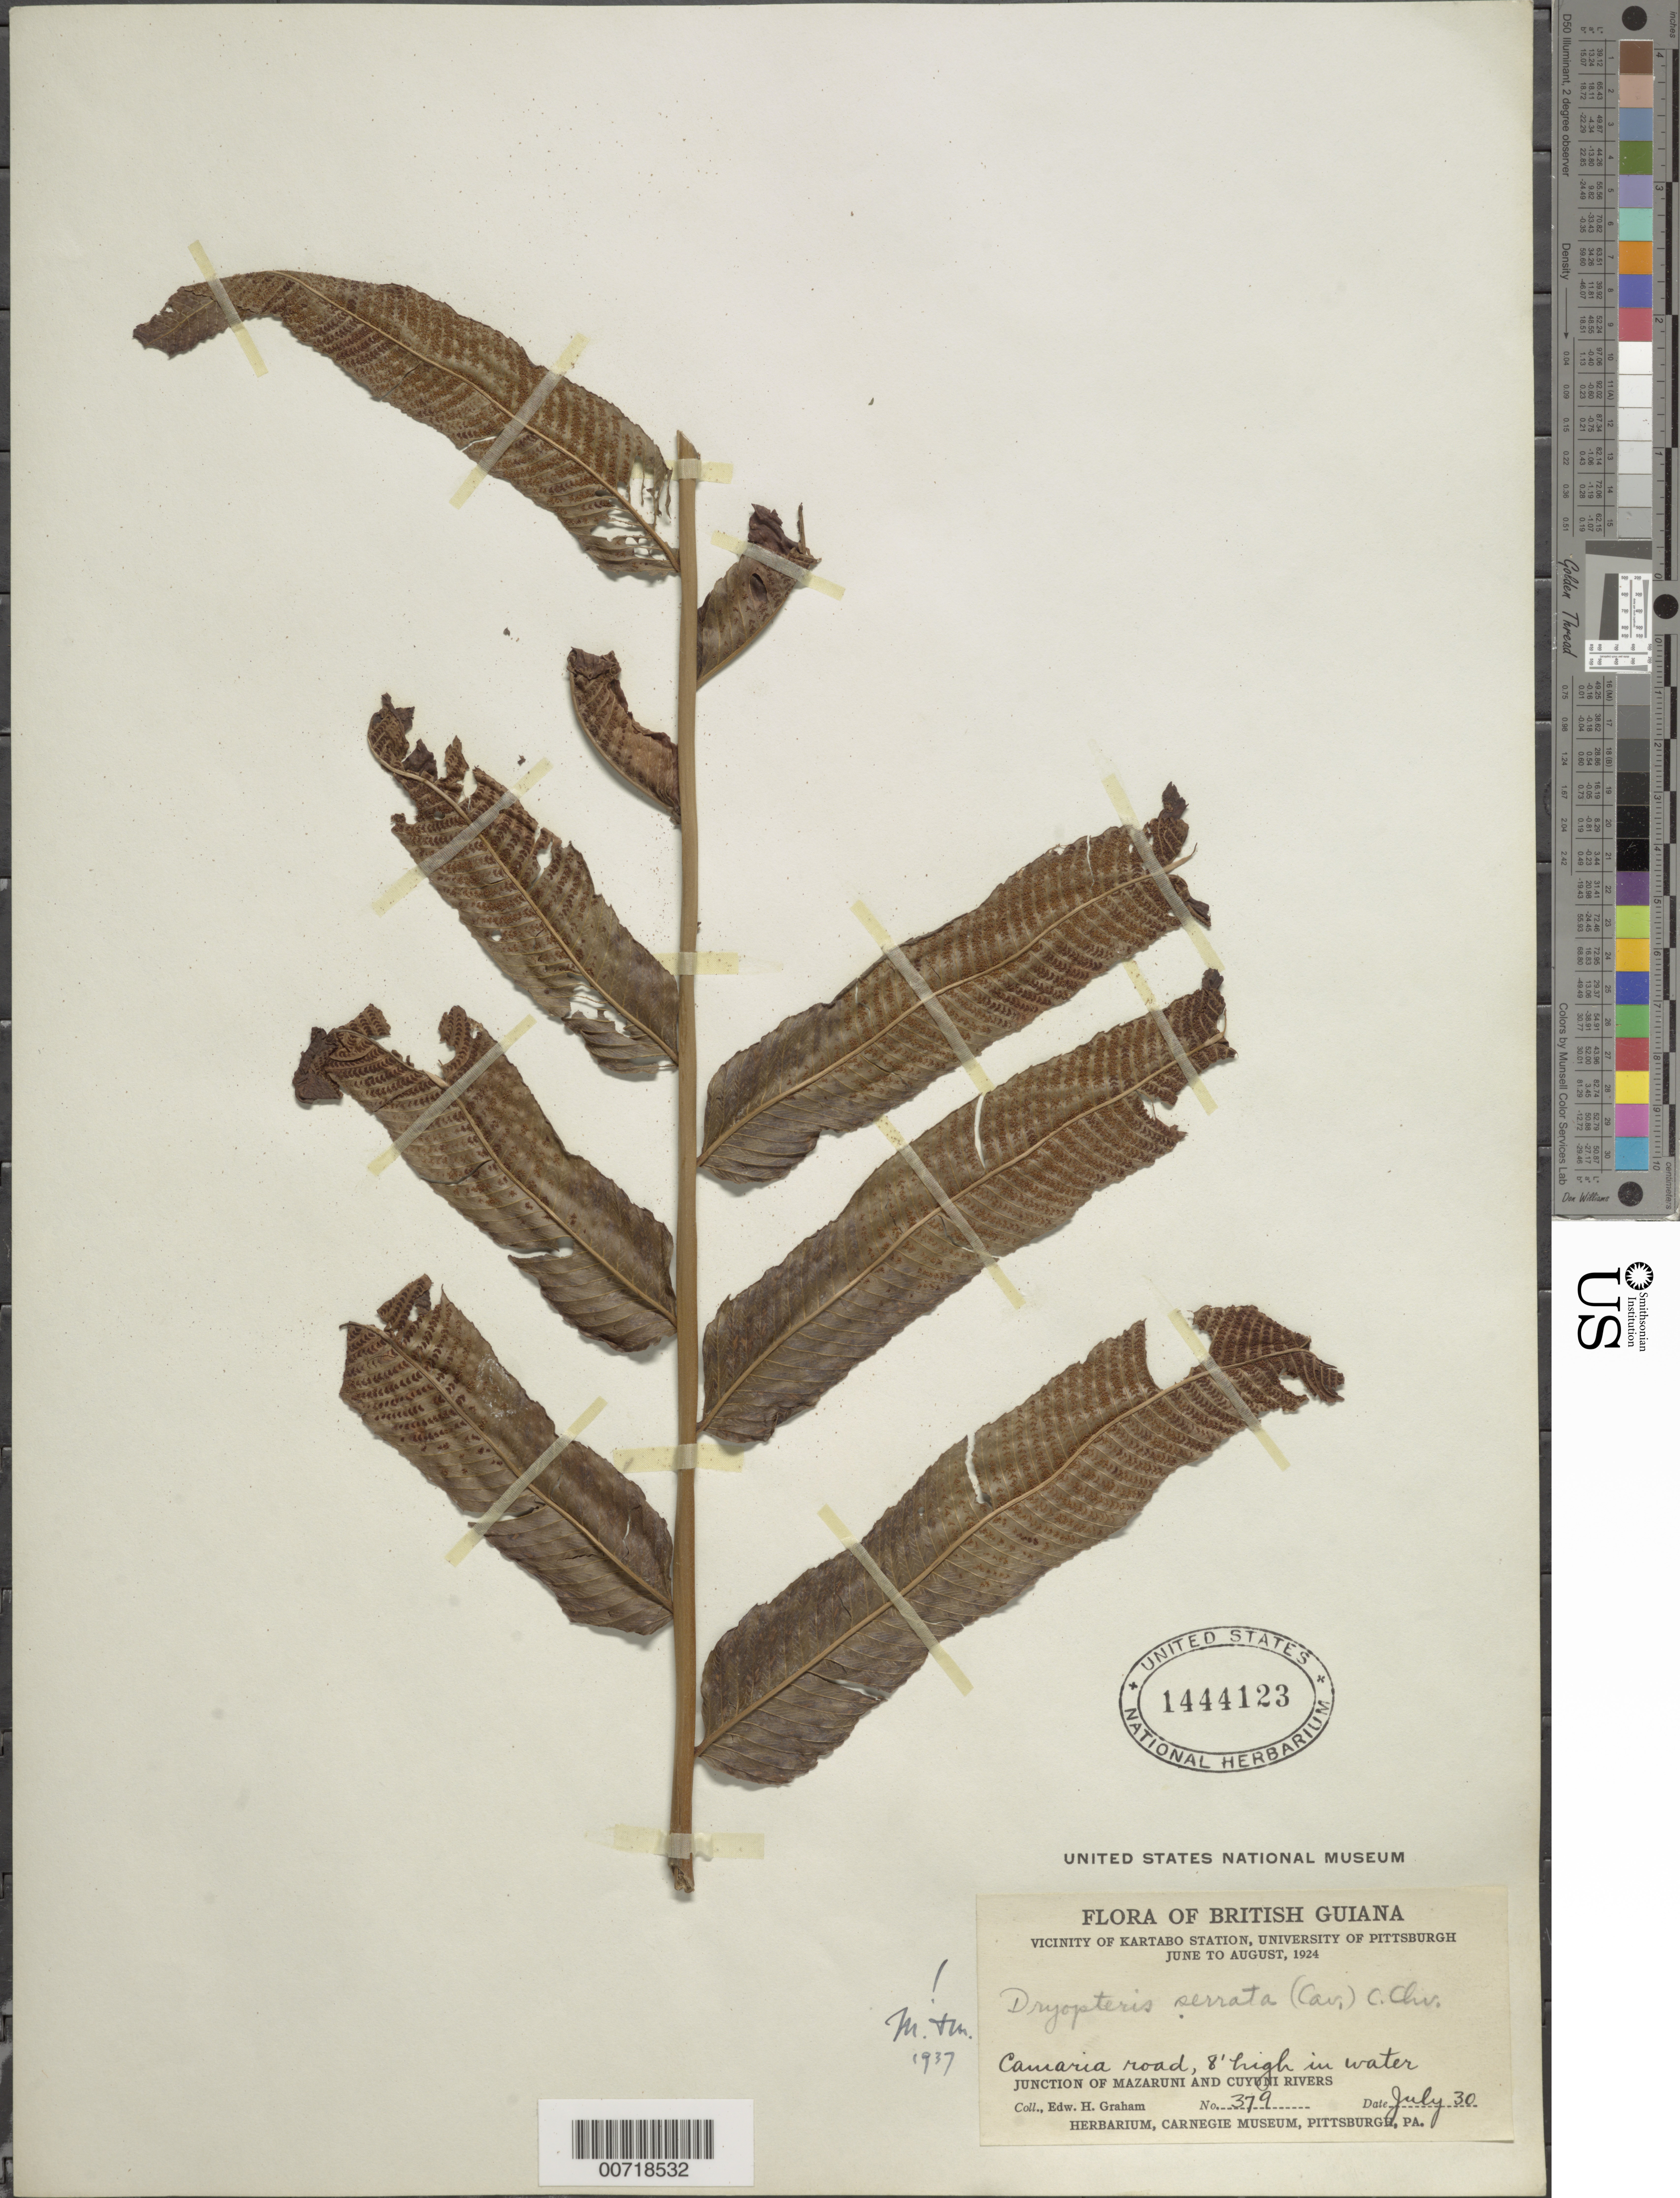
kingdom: Plantae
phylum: Tracheophyta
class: Polypodiopsida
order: Polypodiales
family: Thelypteridaceae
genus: Meniscium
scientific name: Meniscium serratum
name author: Cav.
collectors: E. H. Graham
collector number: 379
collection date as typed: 30-Jul-24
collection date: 1924-07-30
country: Guyana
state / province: Cuyuni-Mazaruni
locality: Kartabo Station vic., Camaria Road, junction of Mazaruni and Cuyuni Rivers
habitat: In water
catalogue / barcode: US 1444123